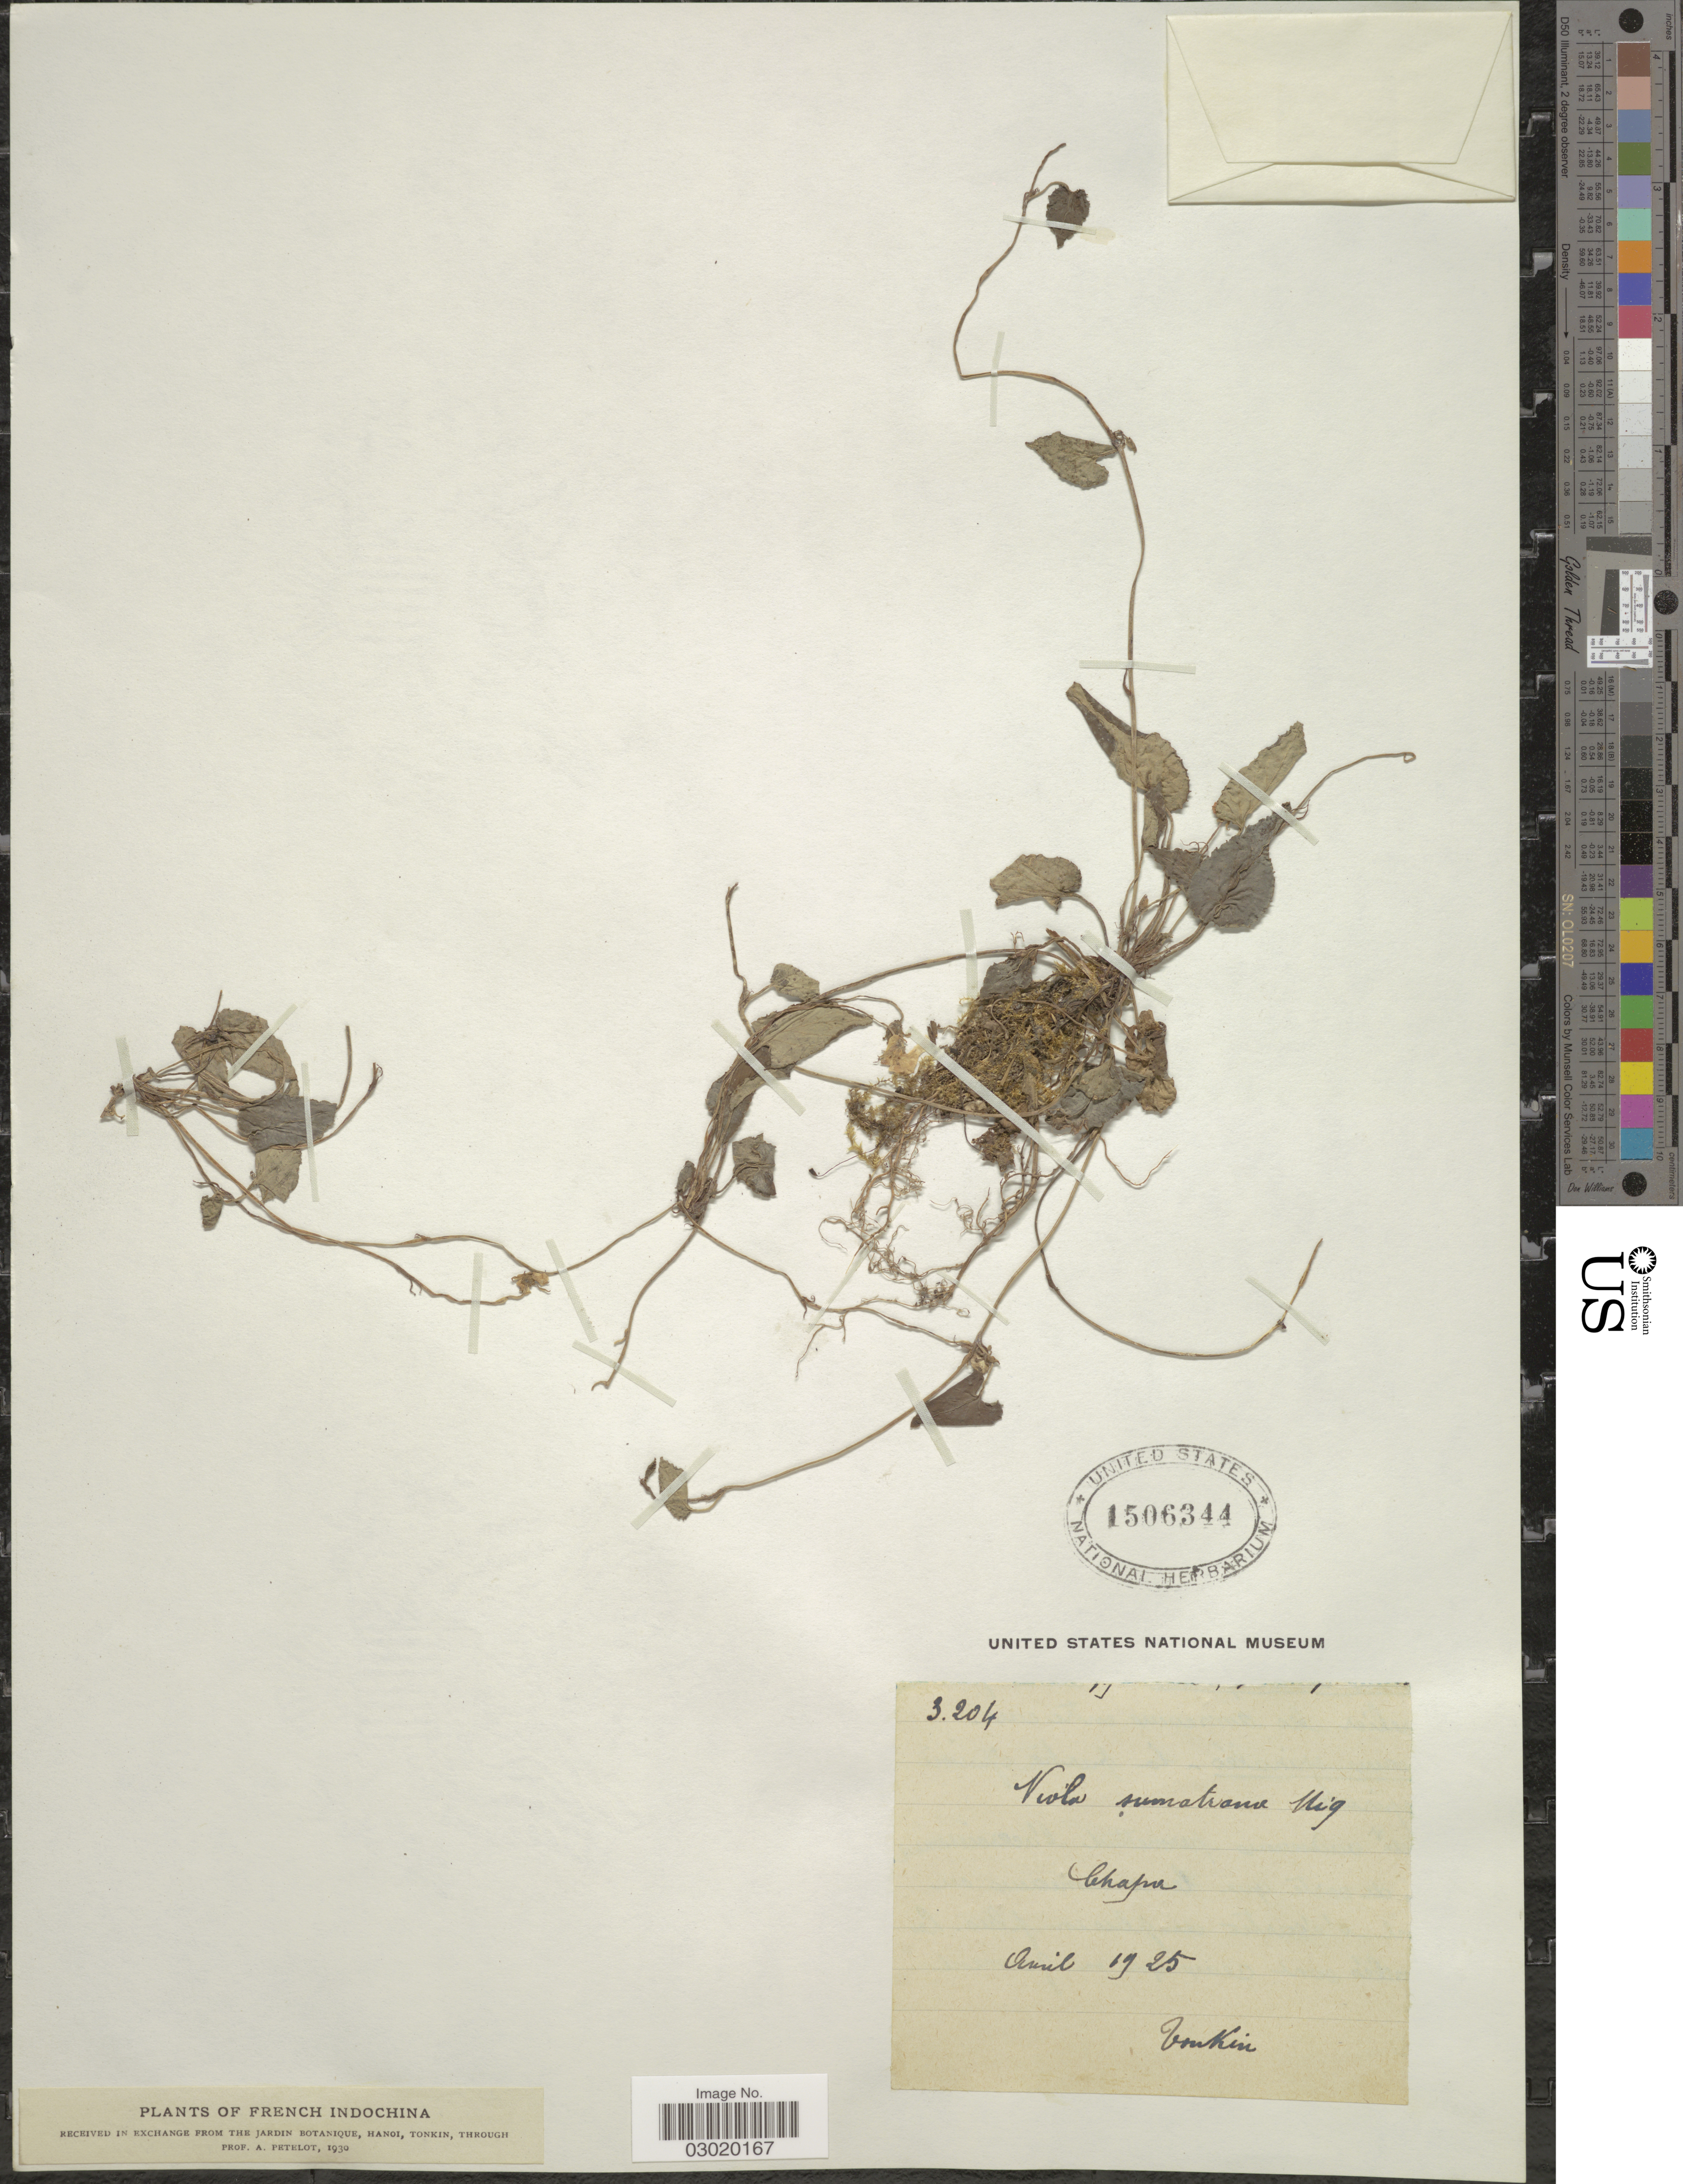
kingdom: Plantae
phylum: Tracheophyta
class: Magnoliopsida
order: Malpighiales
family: Violaceae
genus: Viola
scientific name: Viola sumatrana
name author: Miq.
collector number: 3204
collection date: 1925-04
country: Vietnam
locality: Chapa.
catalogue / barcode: US 1506344